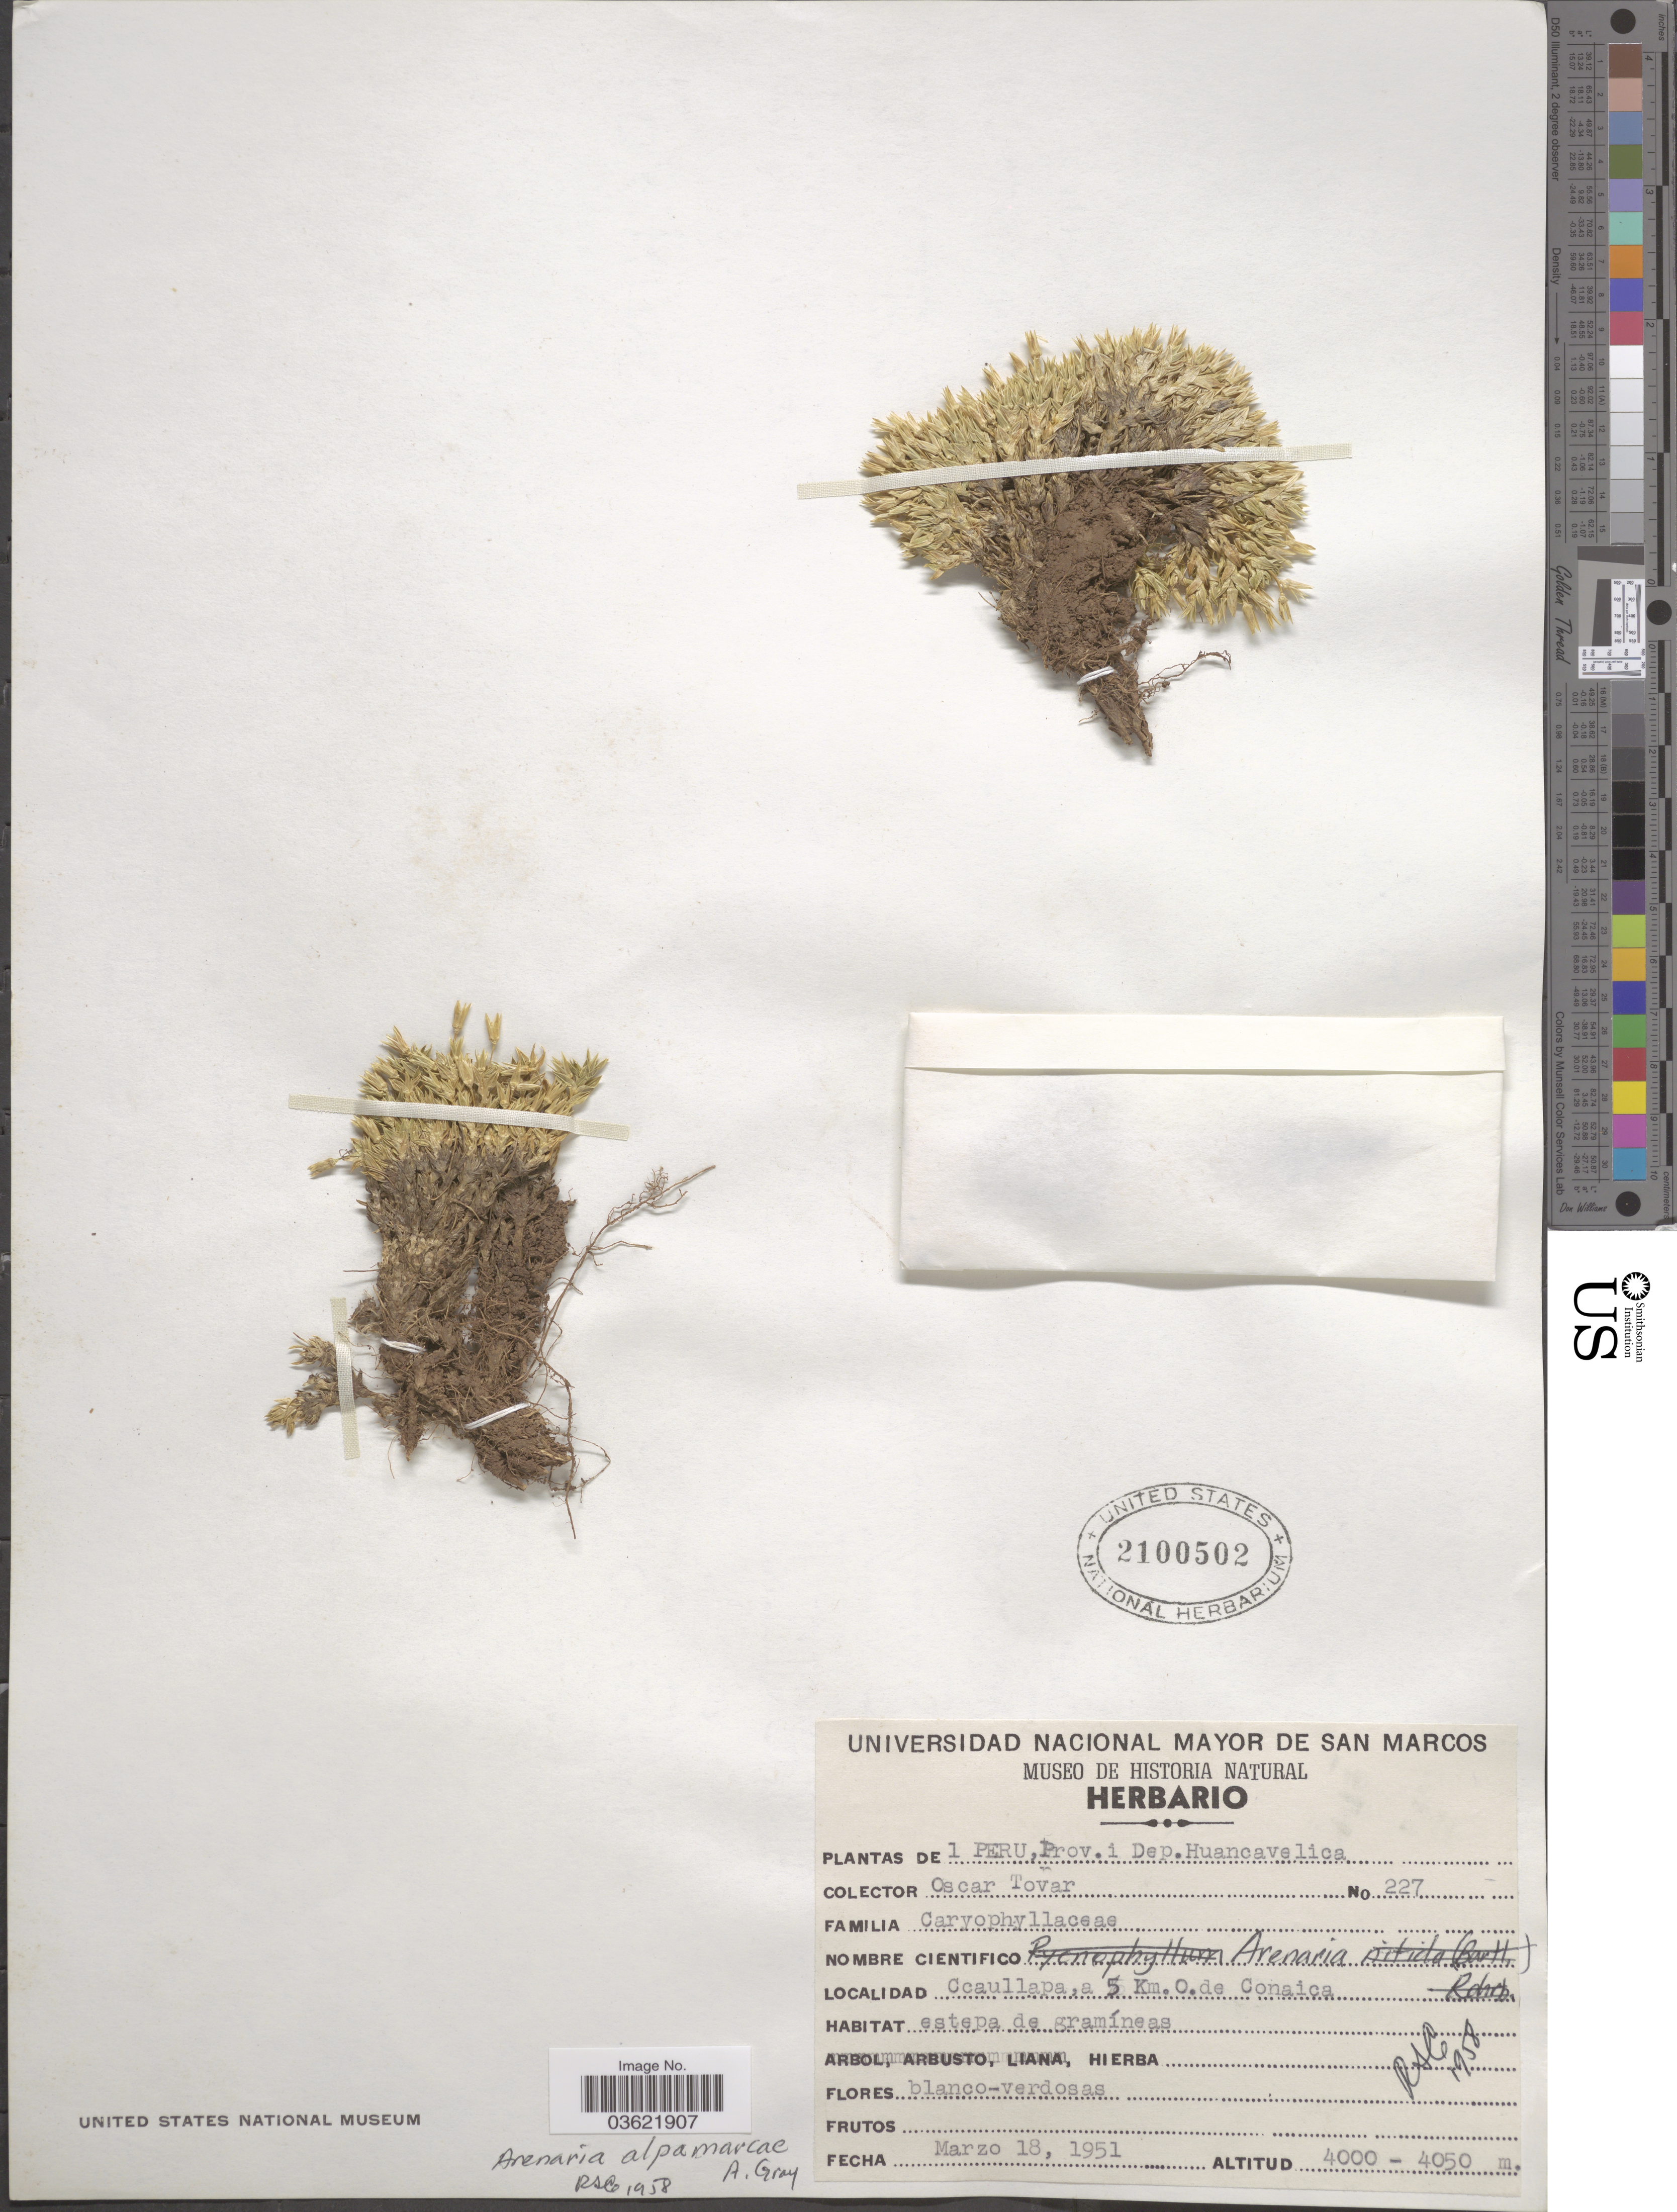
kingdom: Plantae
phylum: Tracheophyta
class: Magnoliopsida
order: Caryophyllales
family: Caryophyllaceae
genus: Arenaria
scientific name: Arenaria alpamarcae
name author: A. Gray in Wilkes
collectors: Ó. Tovar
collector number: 227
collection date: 1951-03-18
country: Peru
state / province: Huancavelica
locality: Prov. i Dep. Huancavelica. Ccaullapa, a 5 Km. O. de Conaica.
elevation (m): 4000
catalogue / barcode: US 2100502